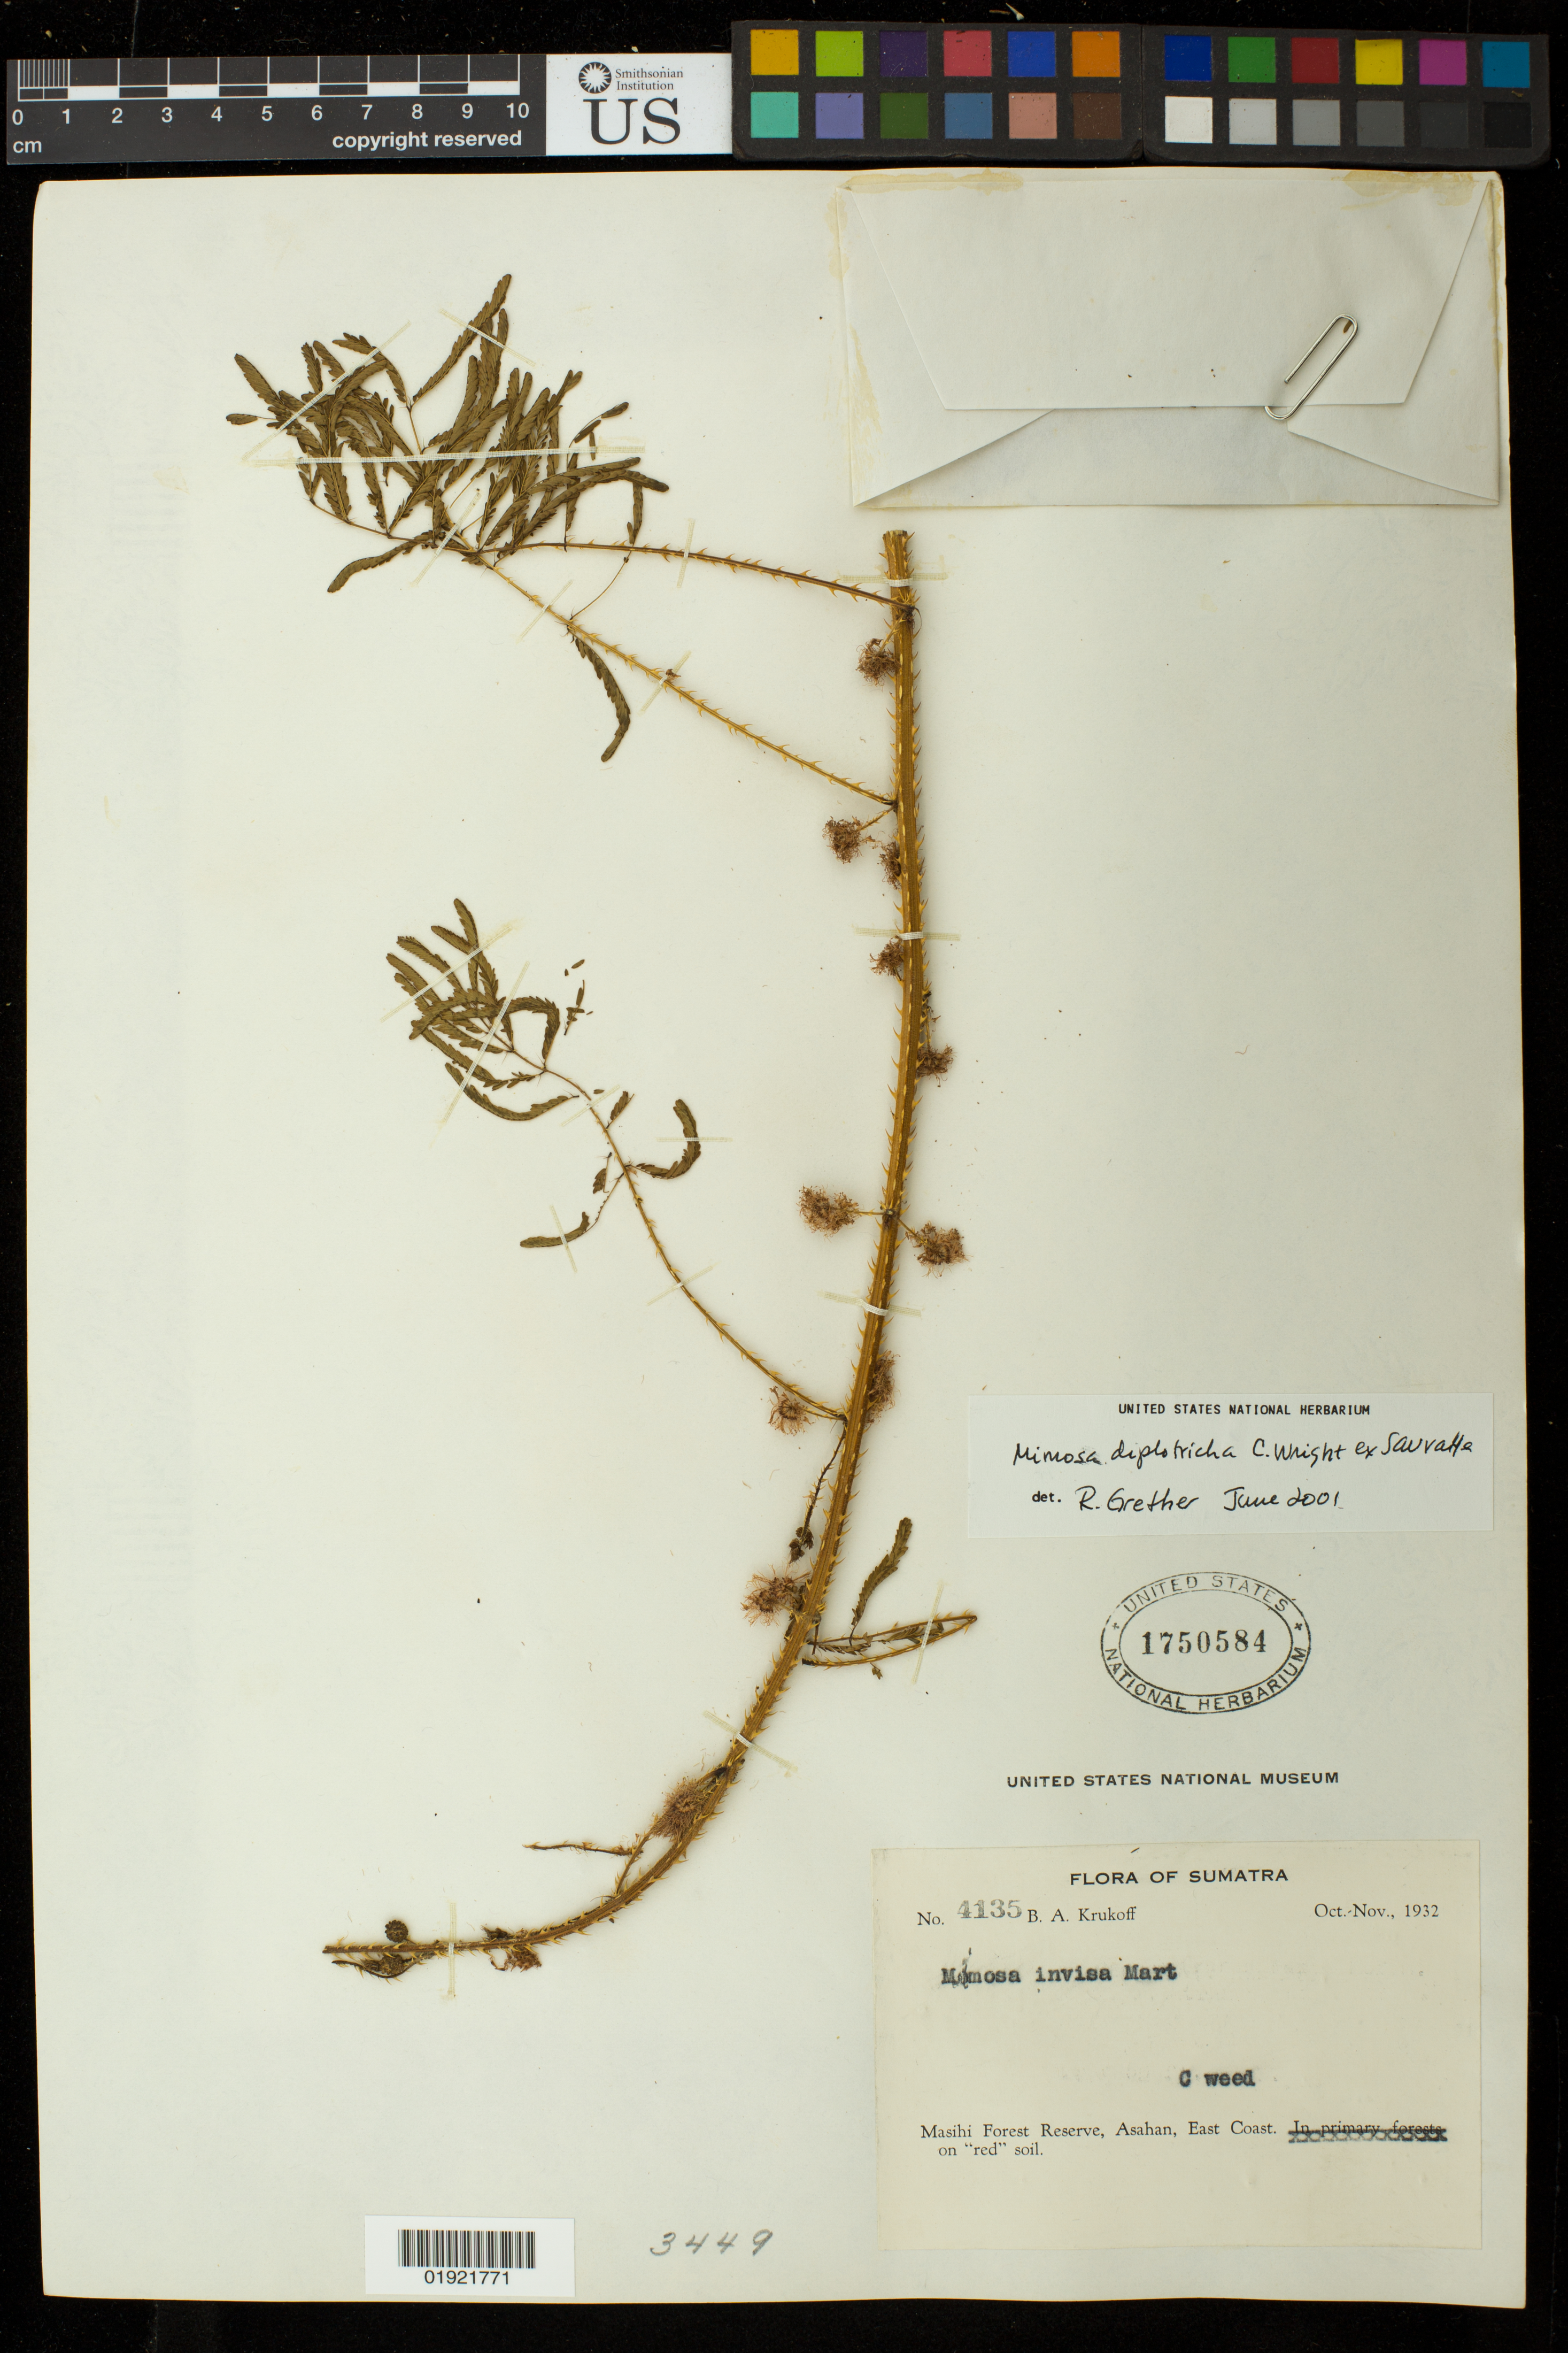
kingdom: Plantae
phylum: Tracheophyta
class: Magnoliopsida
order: Fabales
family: Fabaceae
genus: Mimosa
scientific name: Mimosa diplotricha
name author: C. Wright in Sauvalle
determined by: Grether, R.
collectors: B. A. Krukoff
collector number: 4135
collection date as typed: Oct-Nov., 1932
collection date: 1932-10/1932-11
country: Indonesia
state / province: Sumatra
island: Sumatra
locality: Masihi Forest Reserve, Asahan, East Coast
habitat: on "red" soil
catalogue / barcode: US 1750584